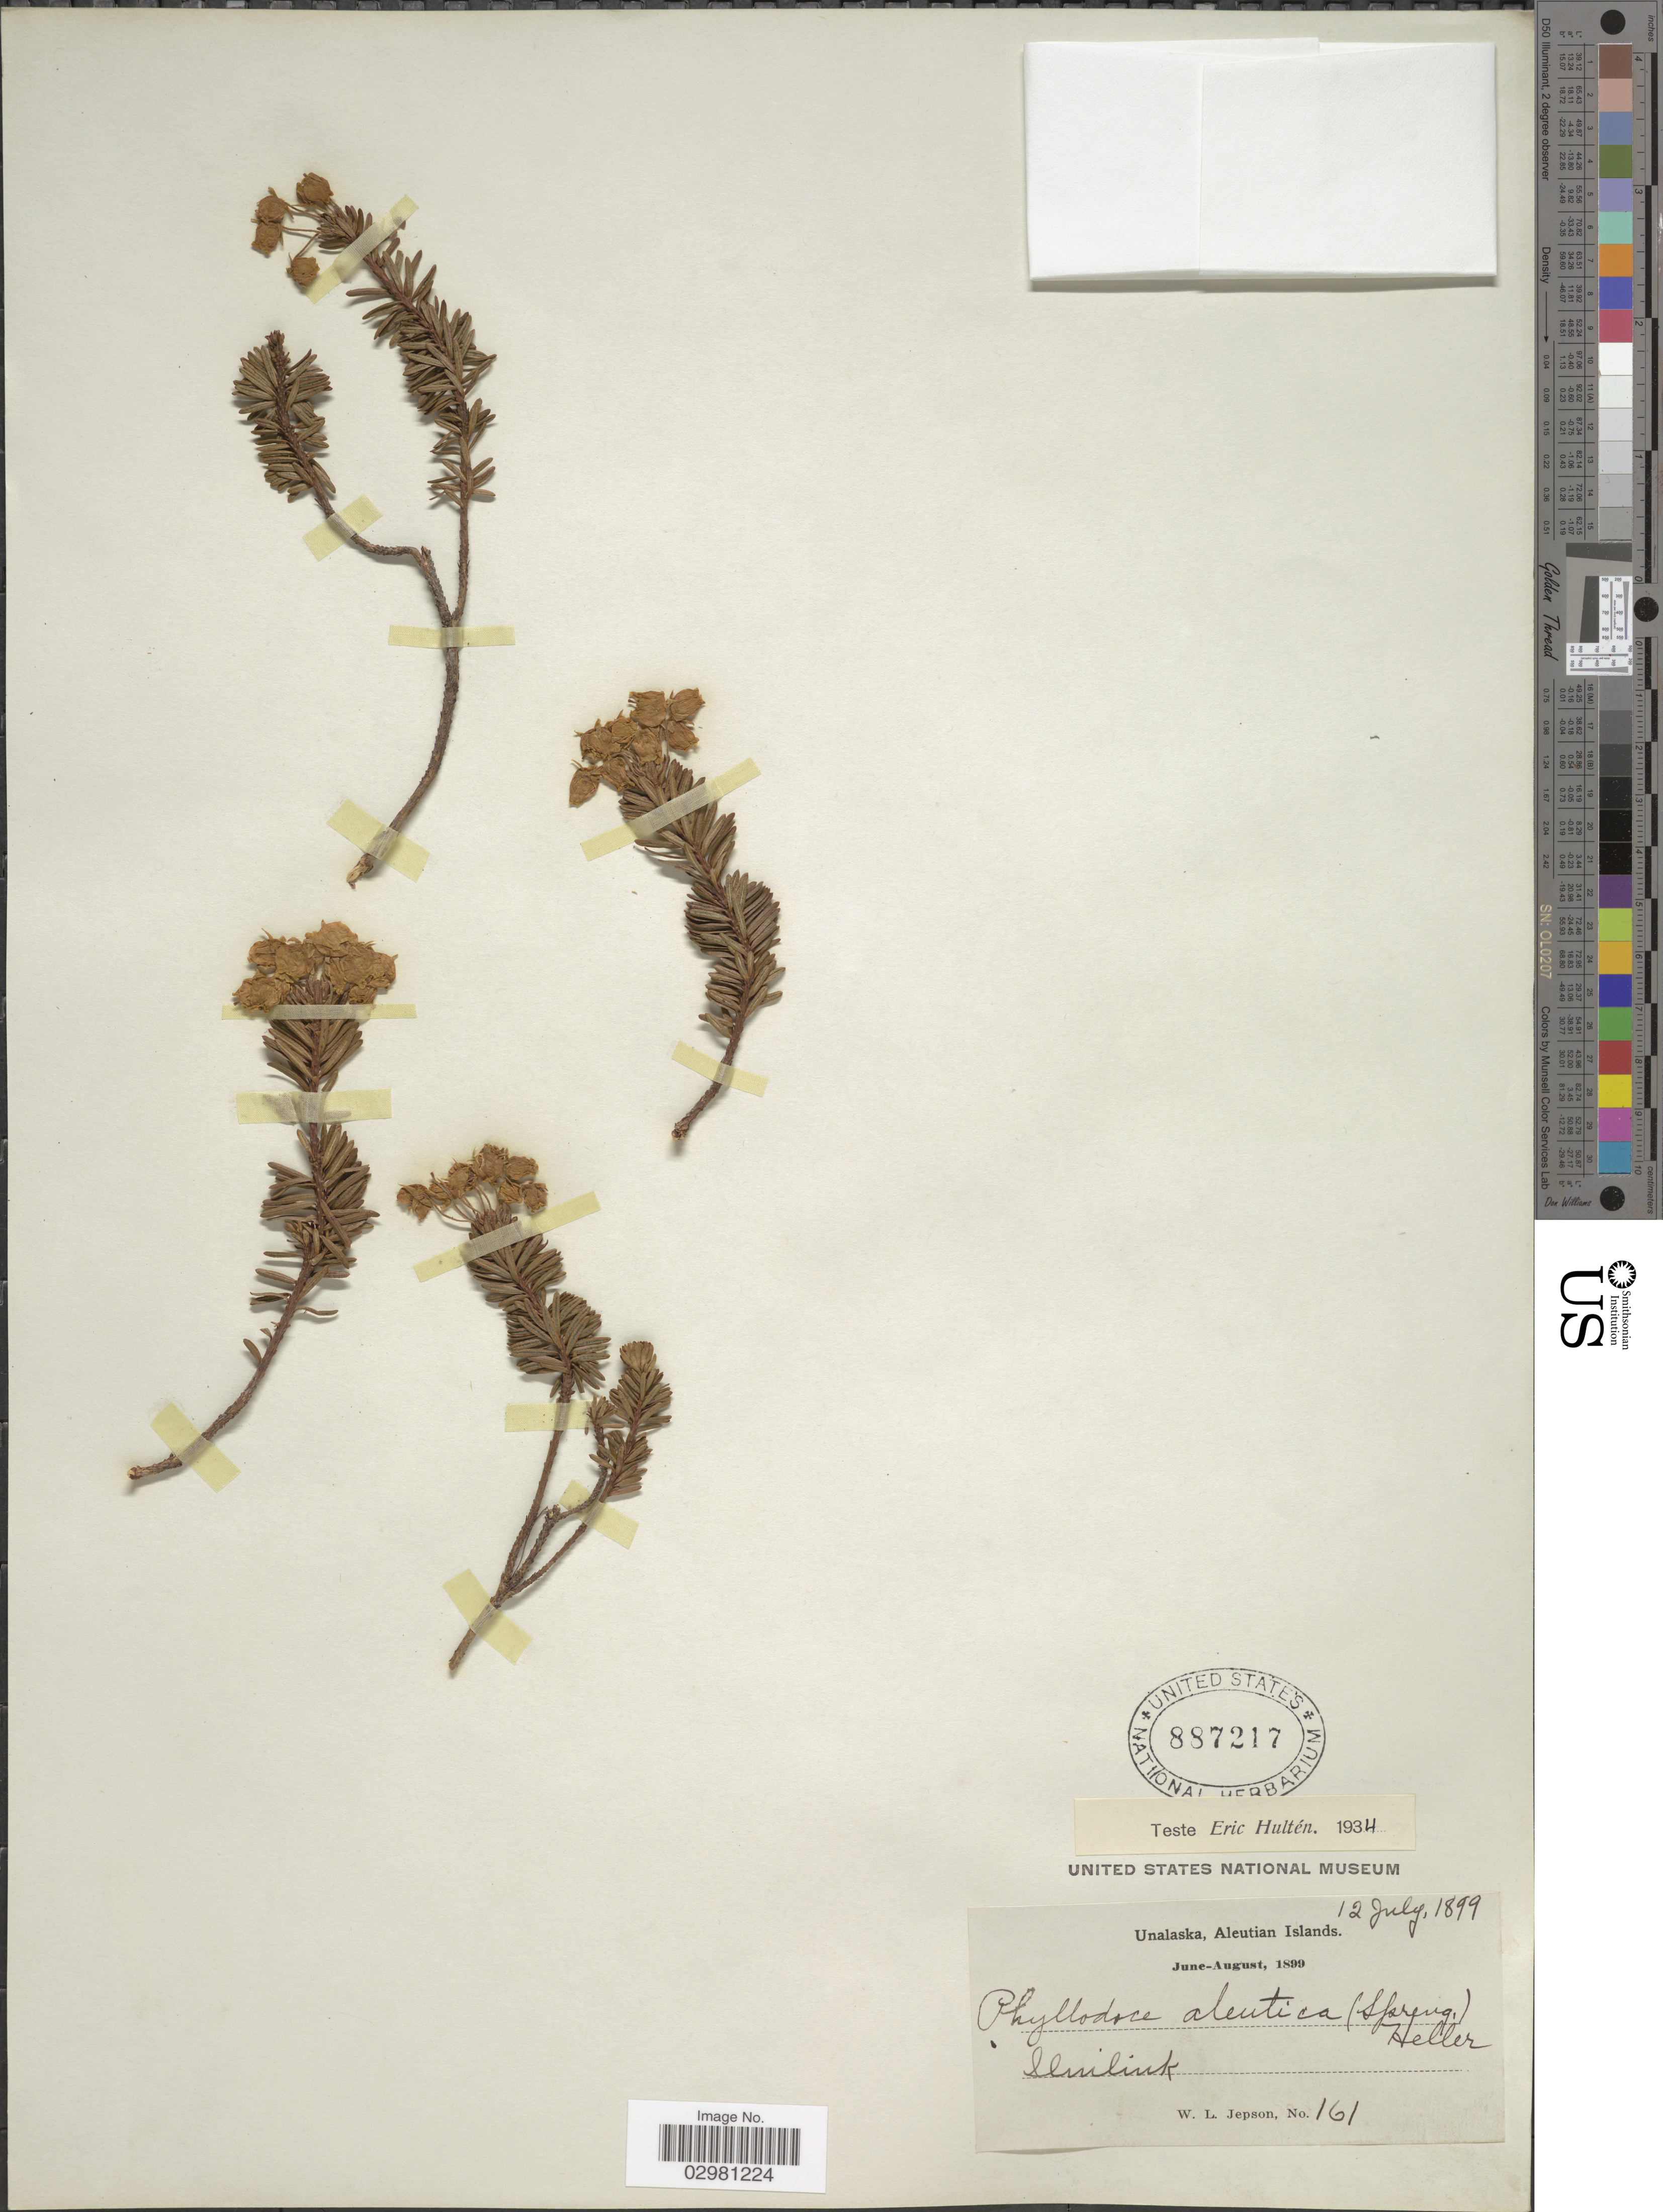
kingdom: Plantae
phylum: Tracheophyta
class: Magnoliopsida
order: Ericales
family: Ericaceae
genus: Phyllodoce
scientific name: Phyllodoce aleutica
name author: (Spreng.) A. Heller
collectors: W. L. Jepson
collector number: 161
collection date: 1899-07-12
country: United States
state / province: Alaska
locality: Unalaska, Aleutian Islands. Iluiliuk.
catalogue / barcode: US 887217